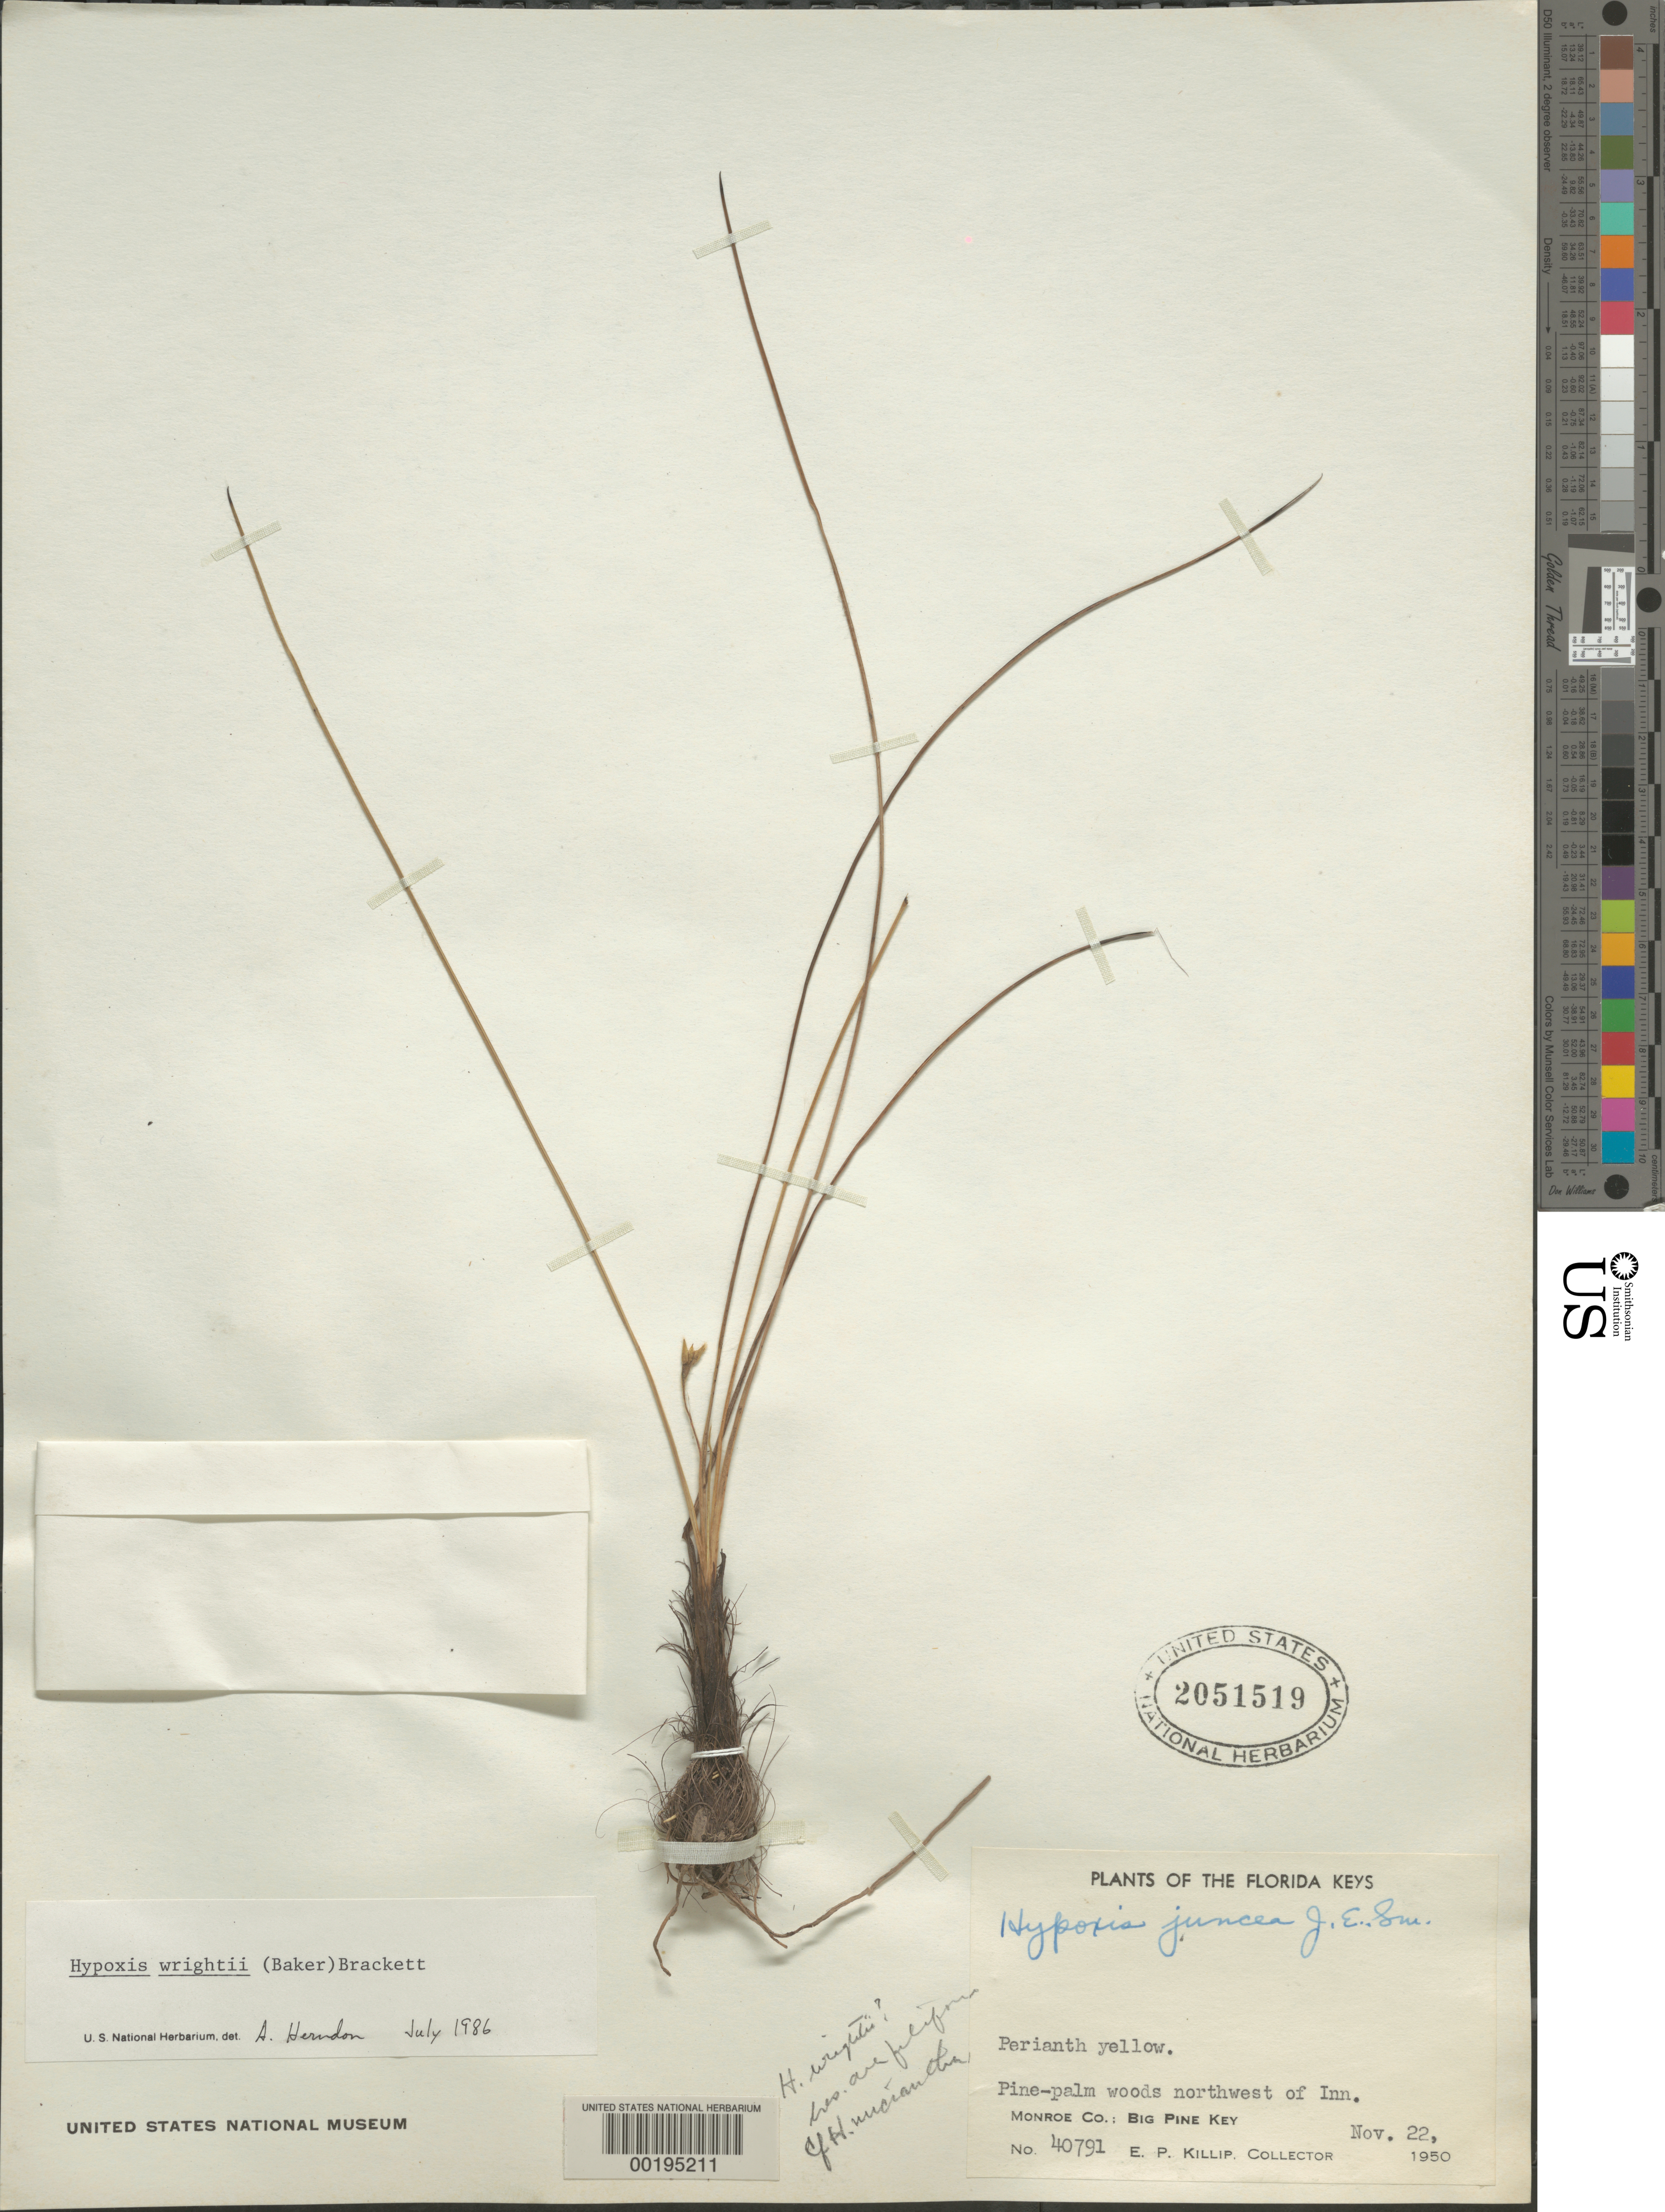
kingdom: Plantae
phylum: Tracheophyta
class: Liliopsida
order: Asparagales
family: Hypoxidaceae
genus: Hypoxis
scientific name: Hypoxis wrightii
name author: (Baker) Brackett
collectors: E. P. Killip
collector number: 40791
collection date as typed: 22 Nov 1950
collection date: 1950-11-22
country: United States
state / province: Florida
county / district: Monroe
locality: Big pine key, ne of inn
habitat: Pine-palm woods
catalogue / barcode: US 2051519